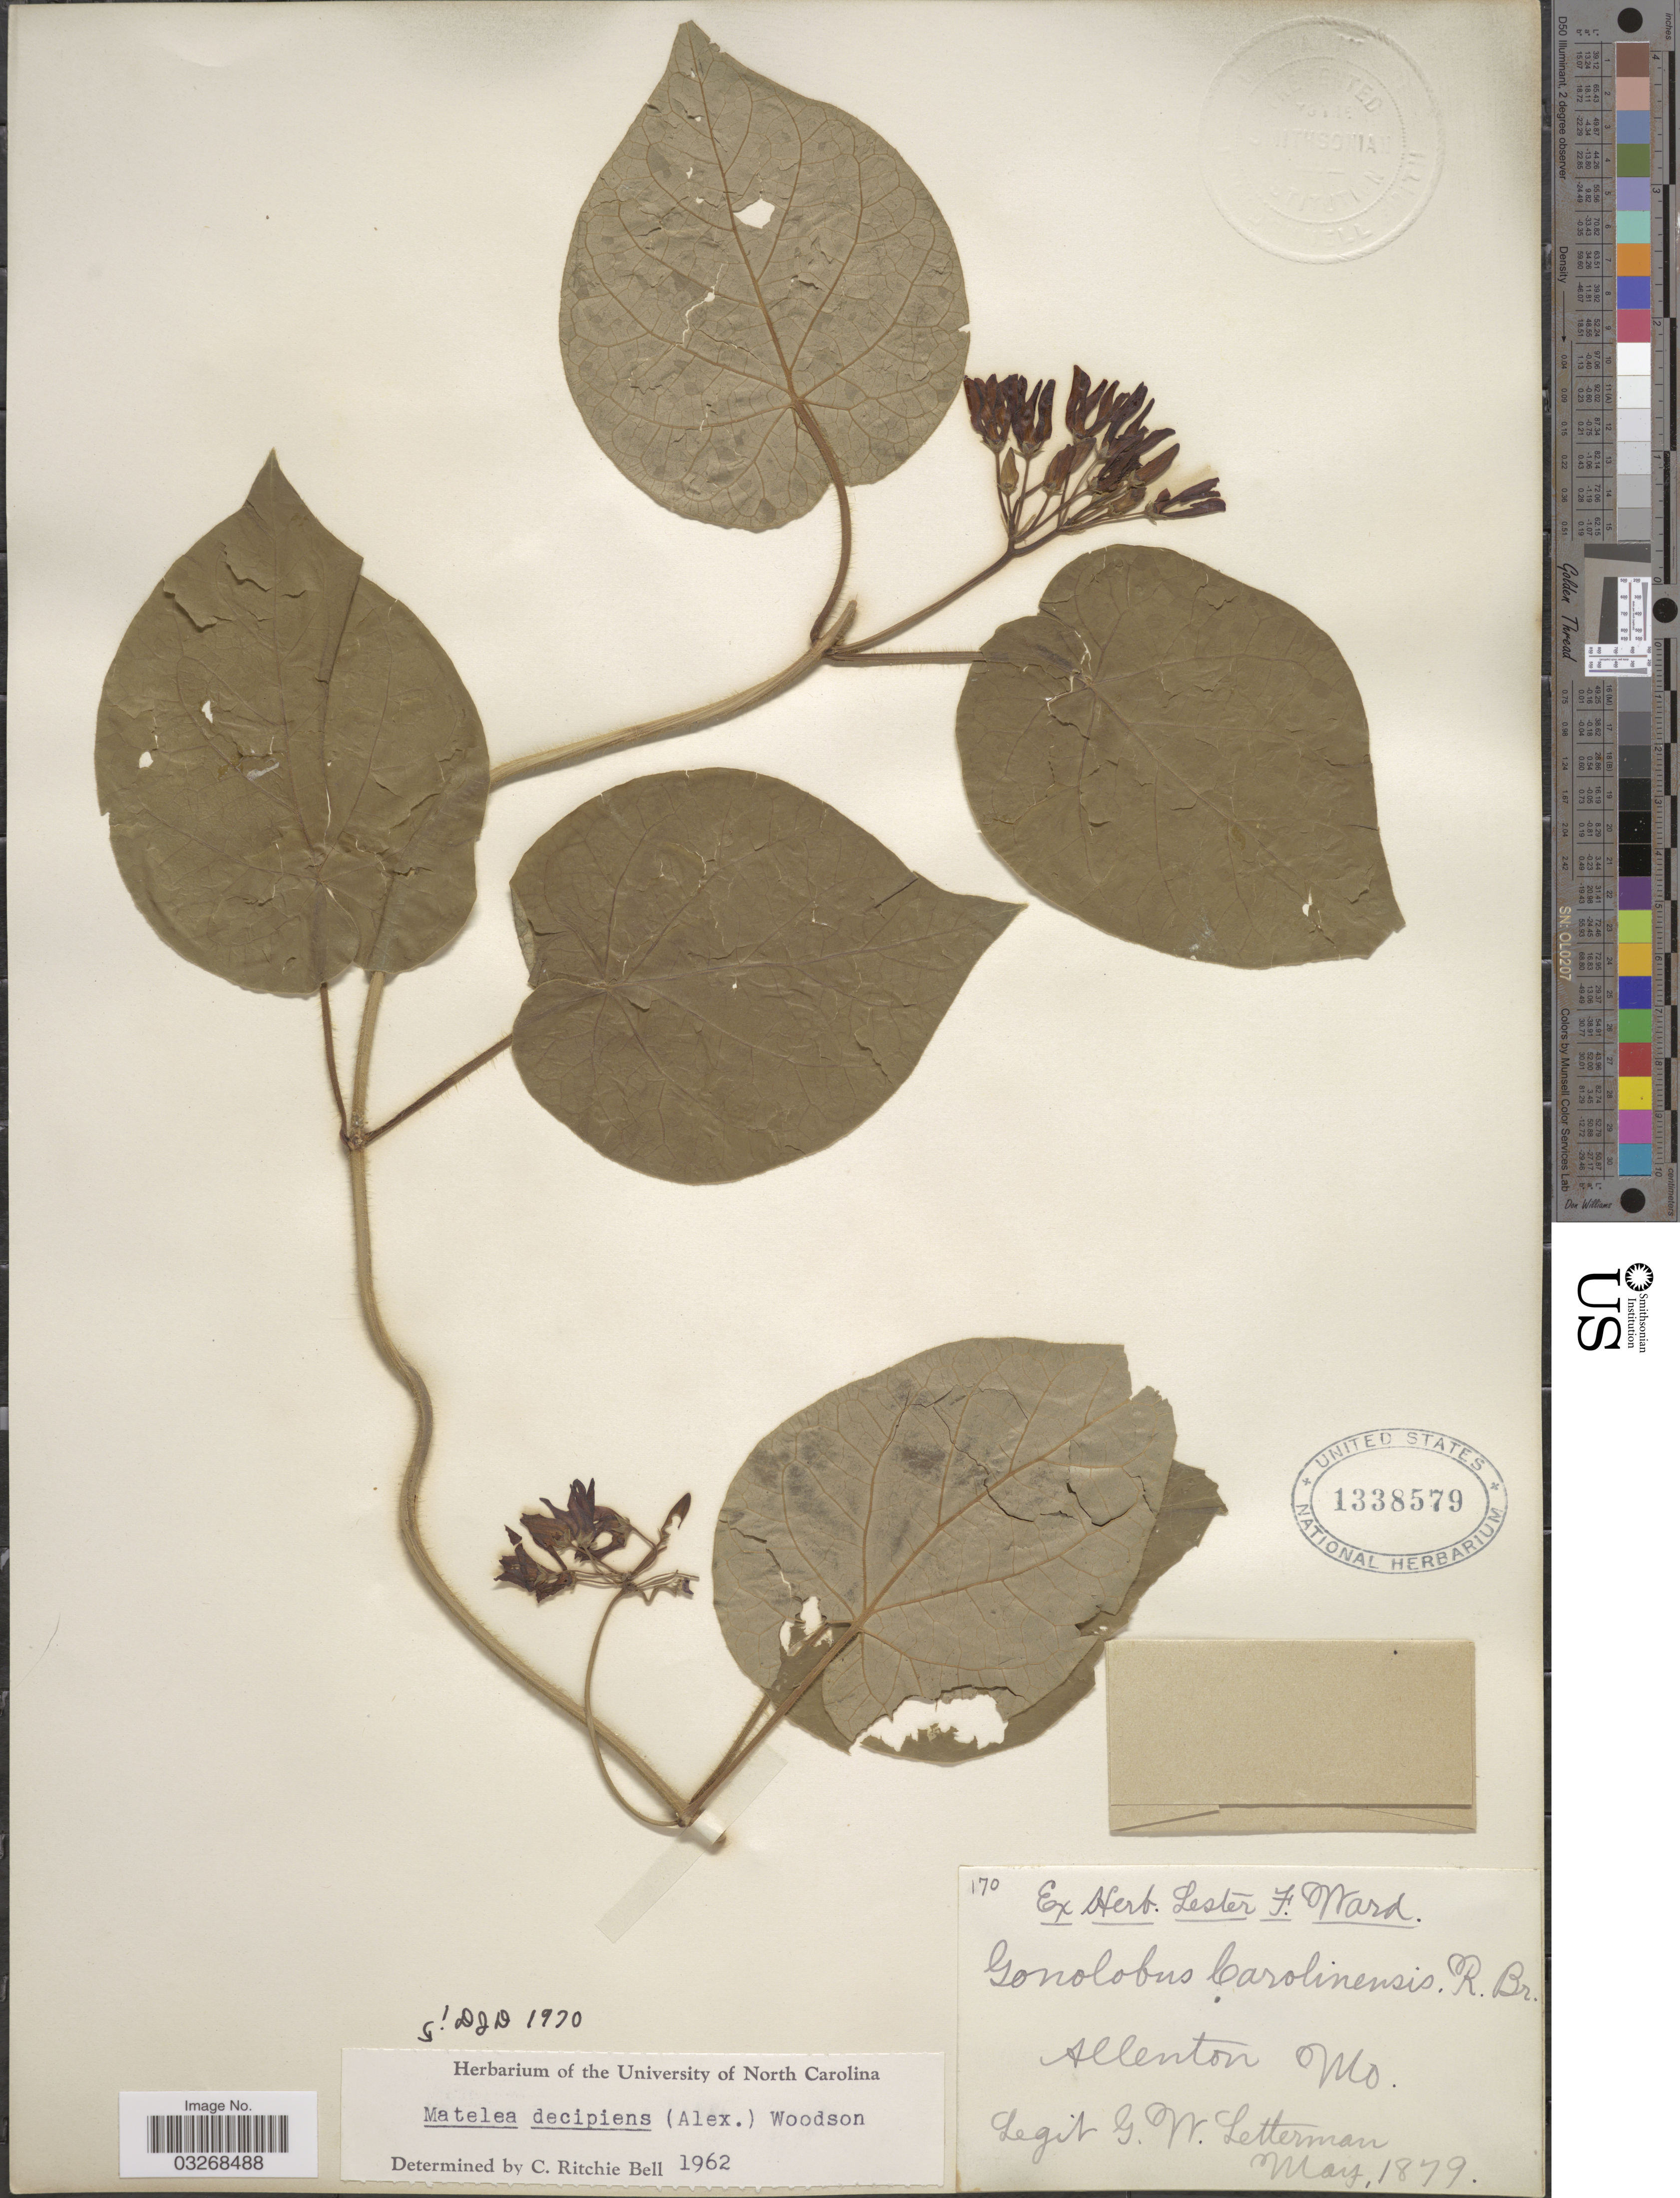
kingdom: Plantae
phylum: Tracheophyta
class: Magnoliopsida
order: Gentianales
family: Apocynaceae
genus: Matelea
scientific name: Matelea decipiens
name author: (Alexander) Woodson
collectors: G. W. Letterman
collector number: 170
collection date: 1879-03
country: United States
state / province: Missouri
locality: Allenton.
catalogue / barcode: US 1338579